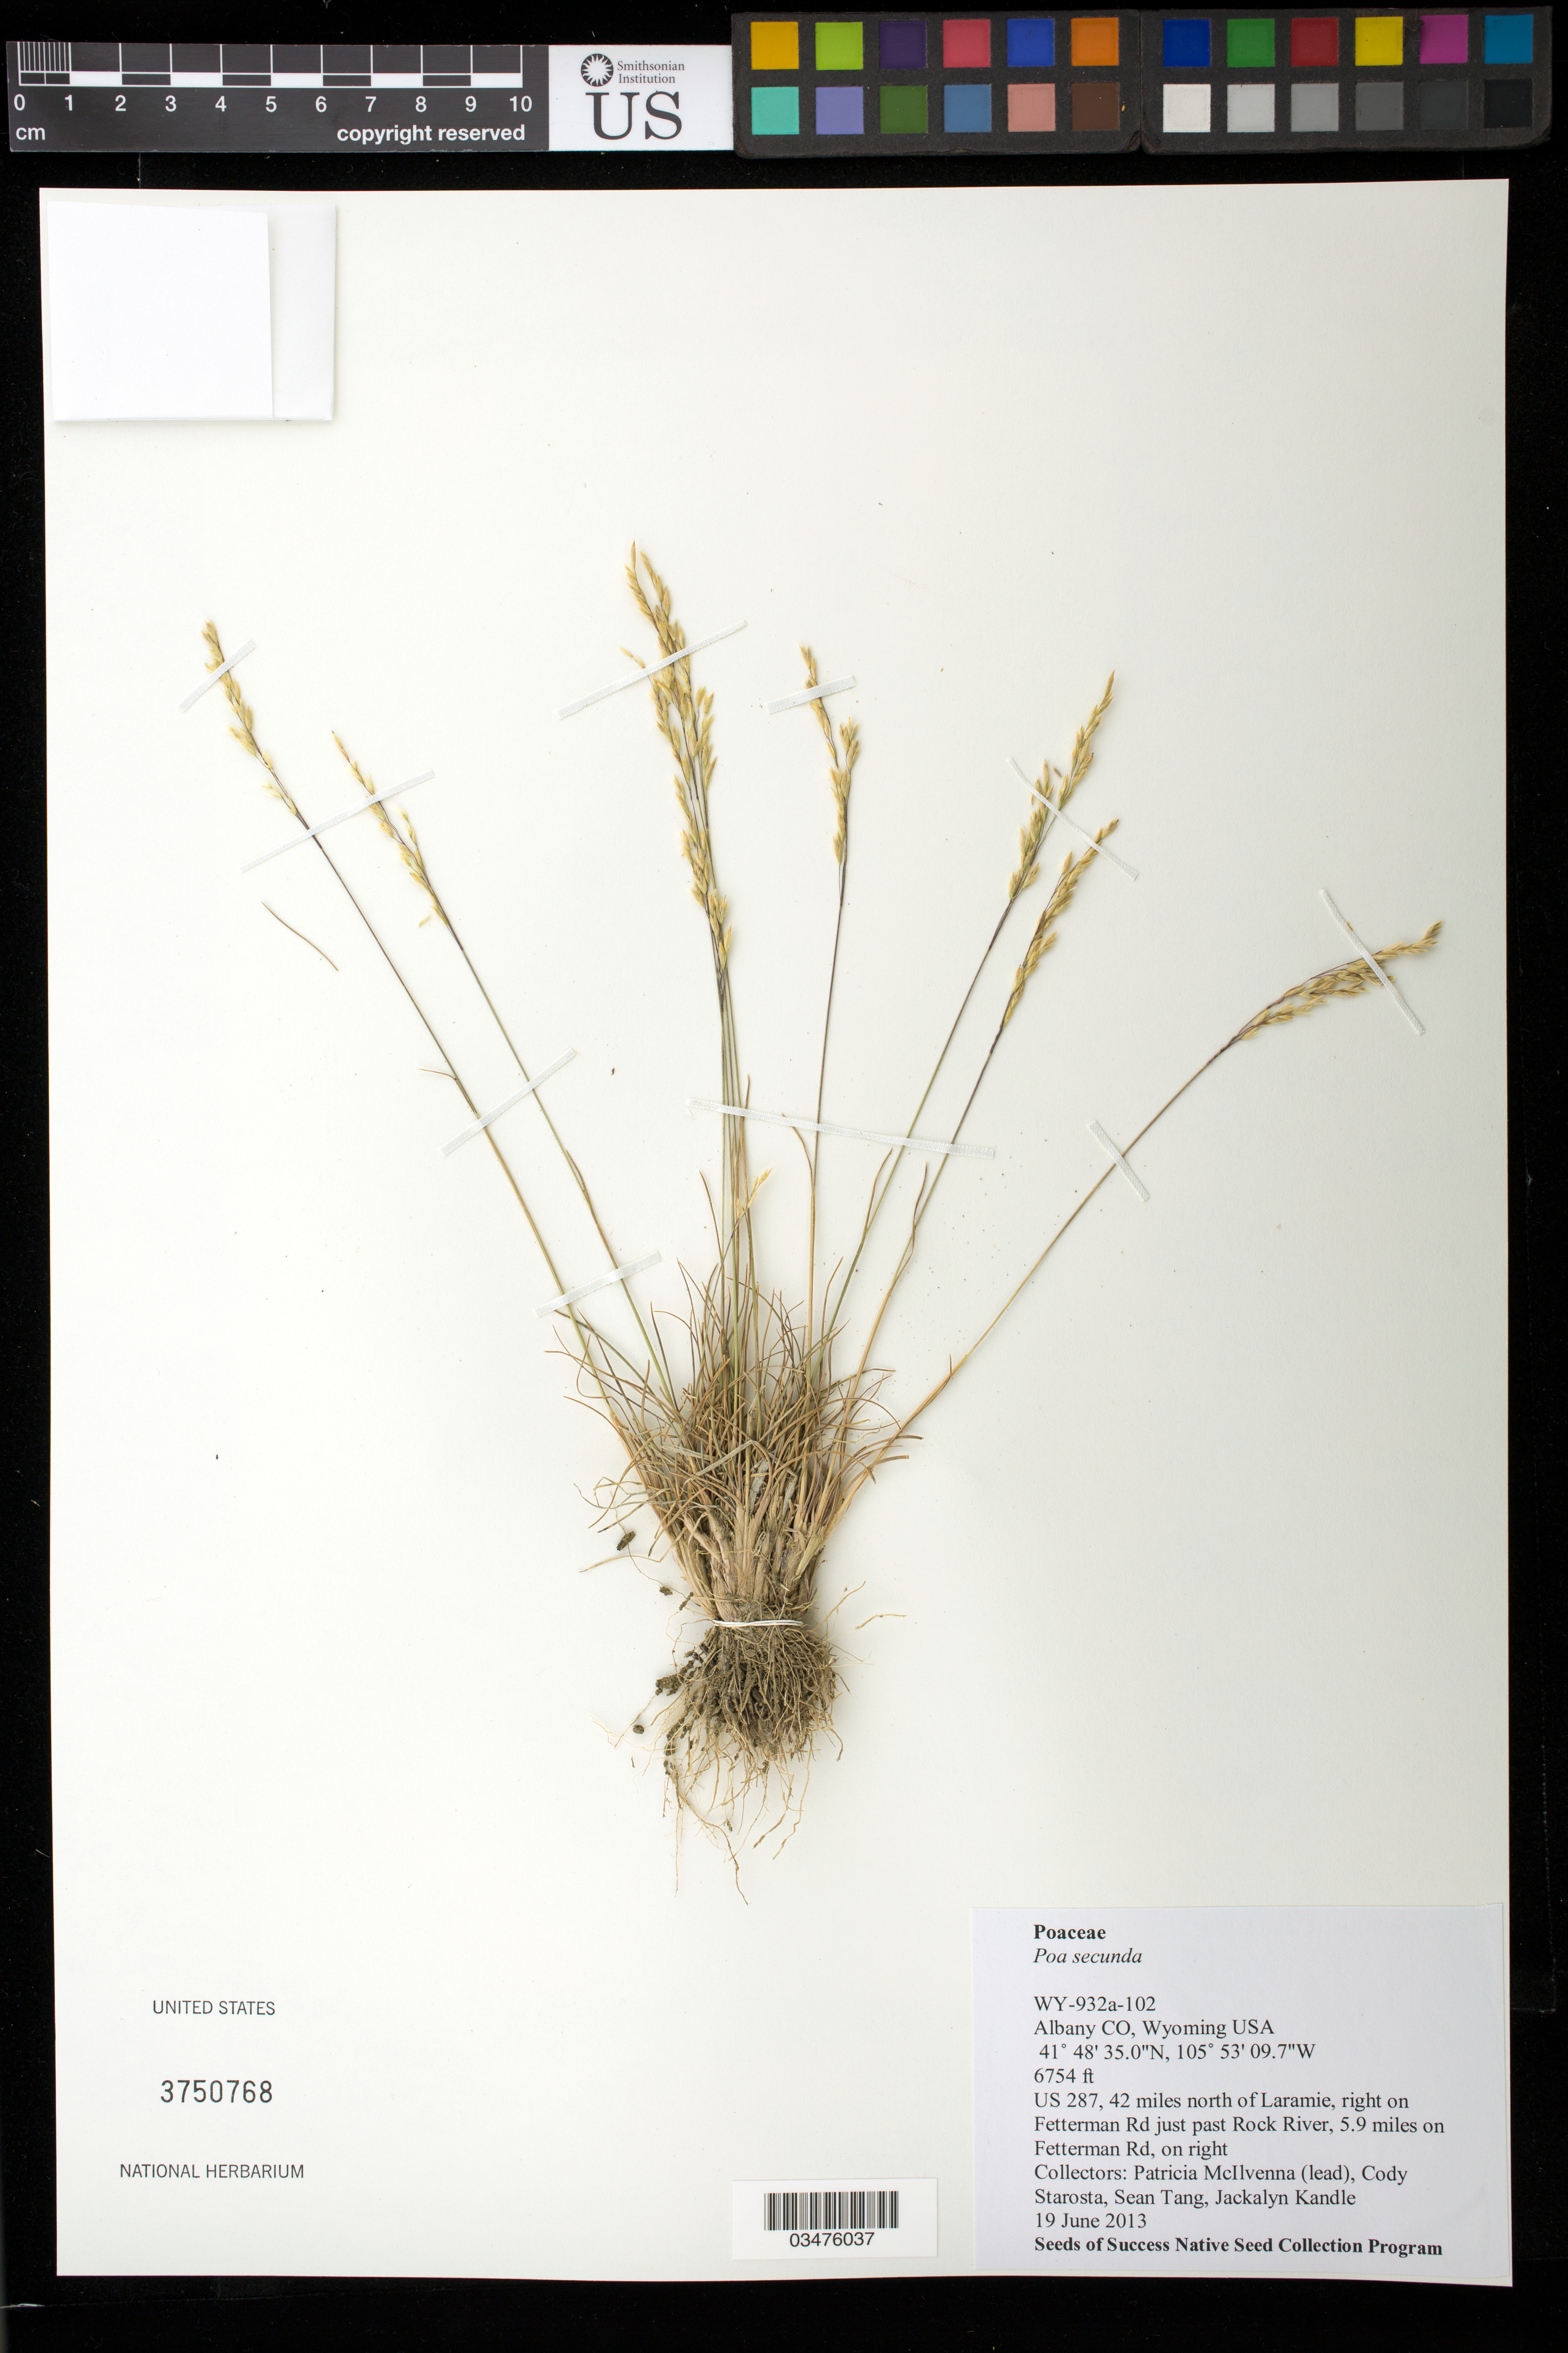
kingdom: Plantae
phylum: Tracheophyta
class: Liliopsida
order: Poales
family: Poaceae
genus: Poa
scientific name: Poa secunda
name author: J. Presl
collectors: P. McIlvenna, C. Starosta, S. Tang & J. Kandle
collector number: WY932A-102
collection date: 2013-06-19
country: United States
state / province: Wyoming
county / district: Albany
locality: US 287, 42 mi. N of Laramie, right on Fetterman Rd just past Rock River, 5.9 mi. on Fetterman Rd, on right.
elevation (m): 2059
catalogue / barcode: US 3750768